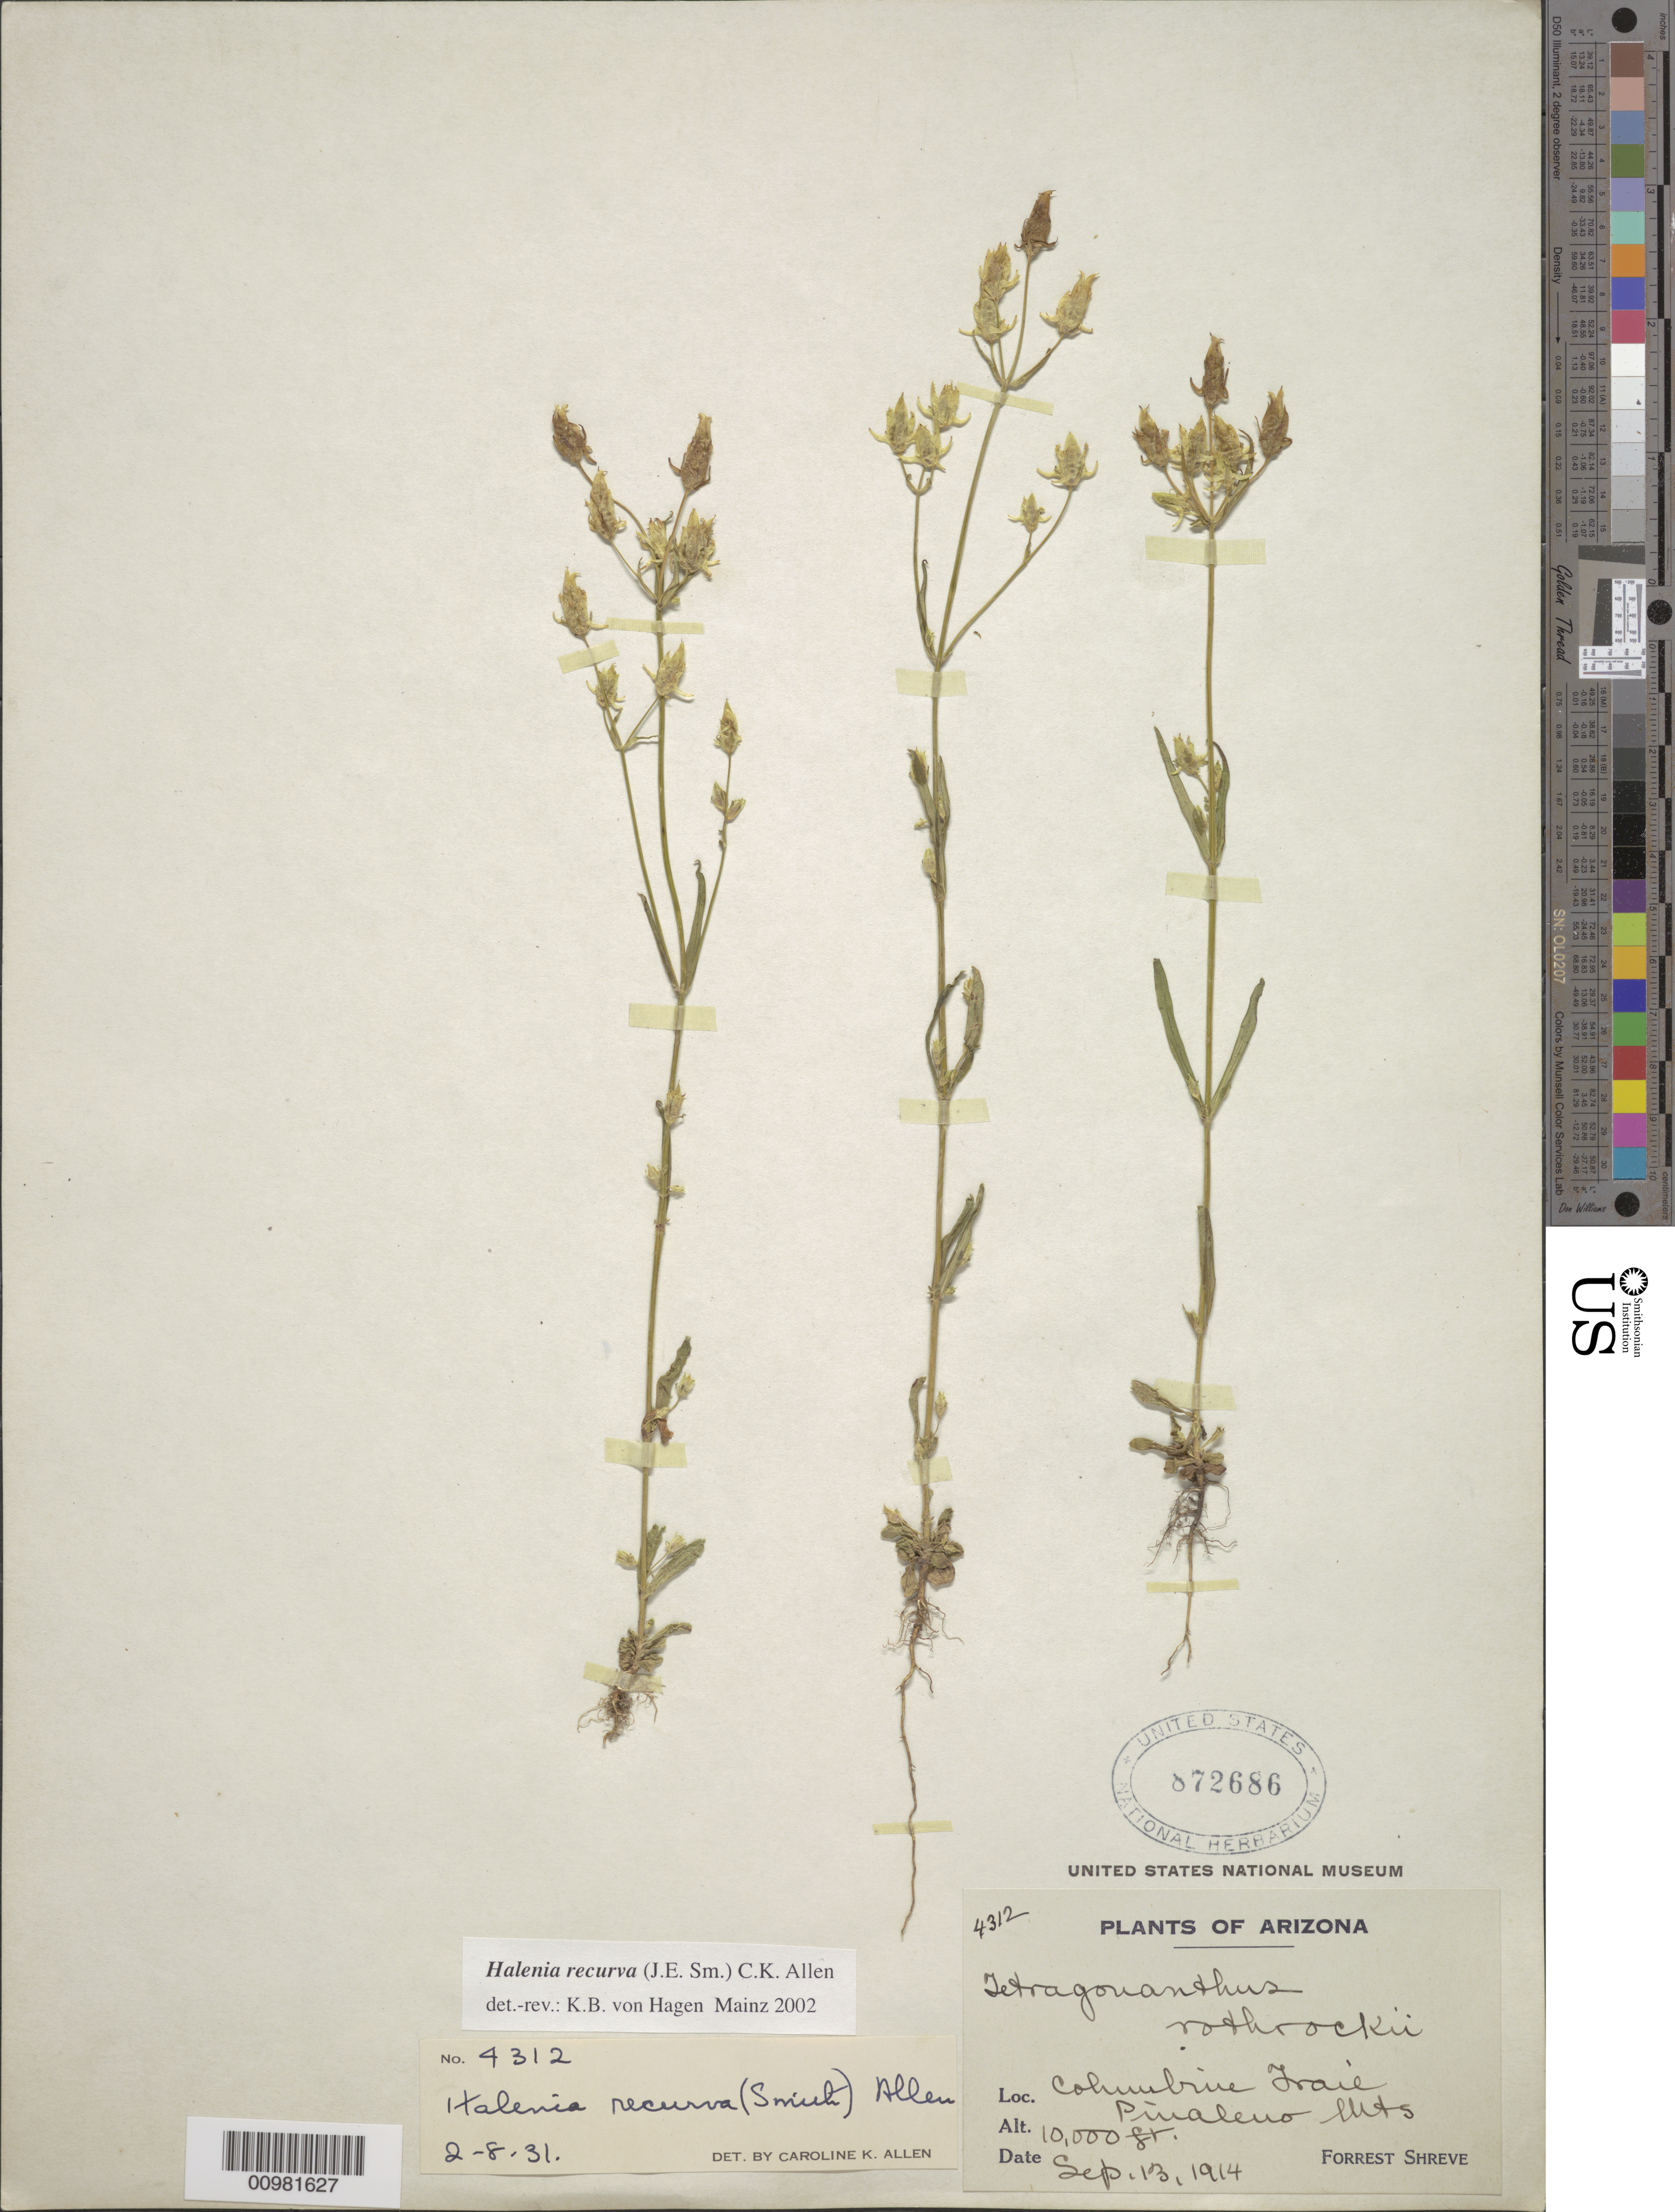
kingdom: Plantae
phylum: Tracheophyta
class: Magnoliopsida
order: Gentianales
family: Gentianaceae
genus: Halenia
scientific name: Halenia recurva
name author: (Sm.) C.K. Allen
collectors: F. Shreve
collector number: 4312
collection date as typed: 13 Sep 1914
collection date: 1914-09-13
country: United States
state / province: Arizona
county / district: Graham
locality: Pinaleno Mts., Cohunbrine(?) Trail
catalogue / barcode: US 872686